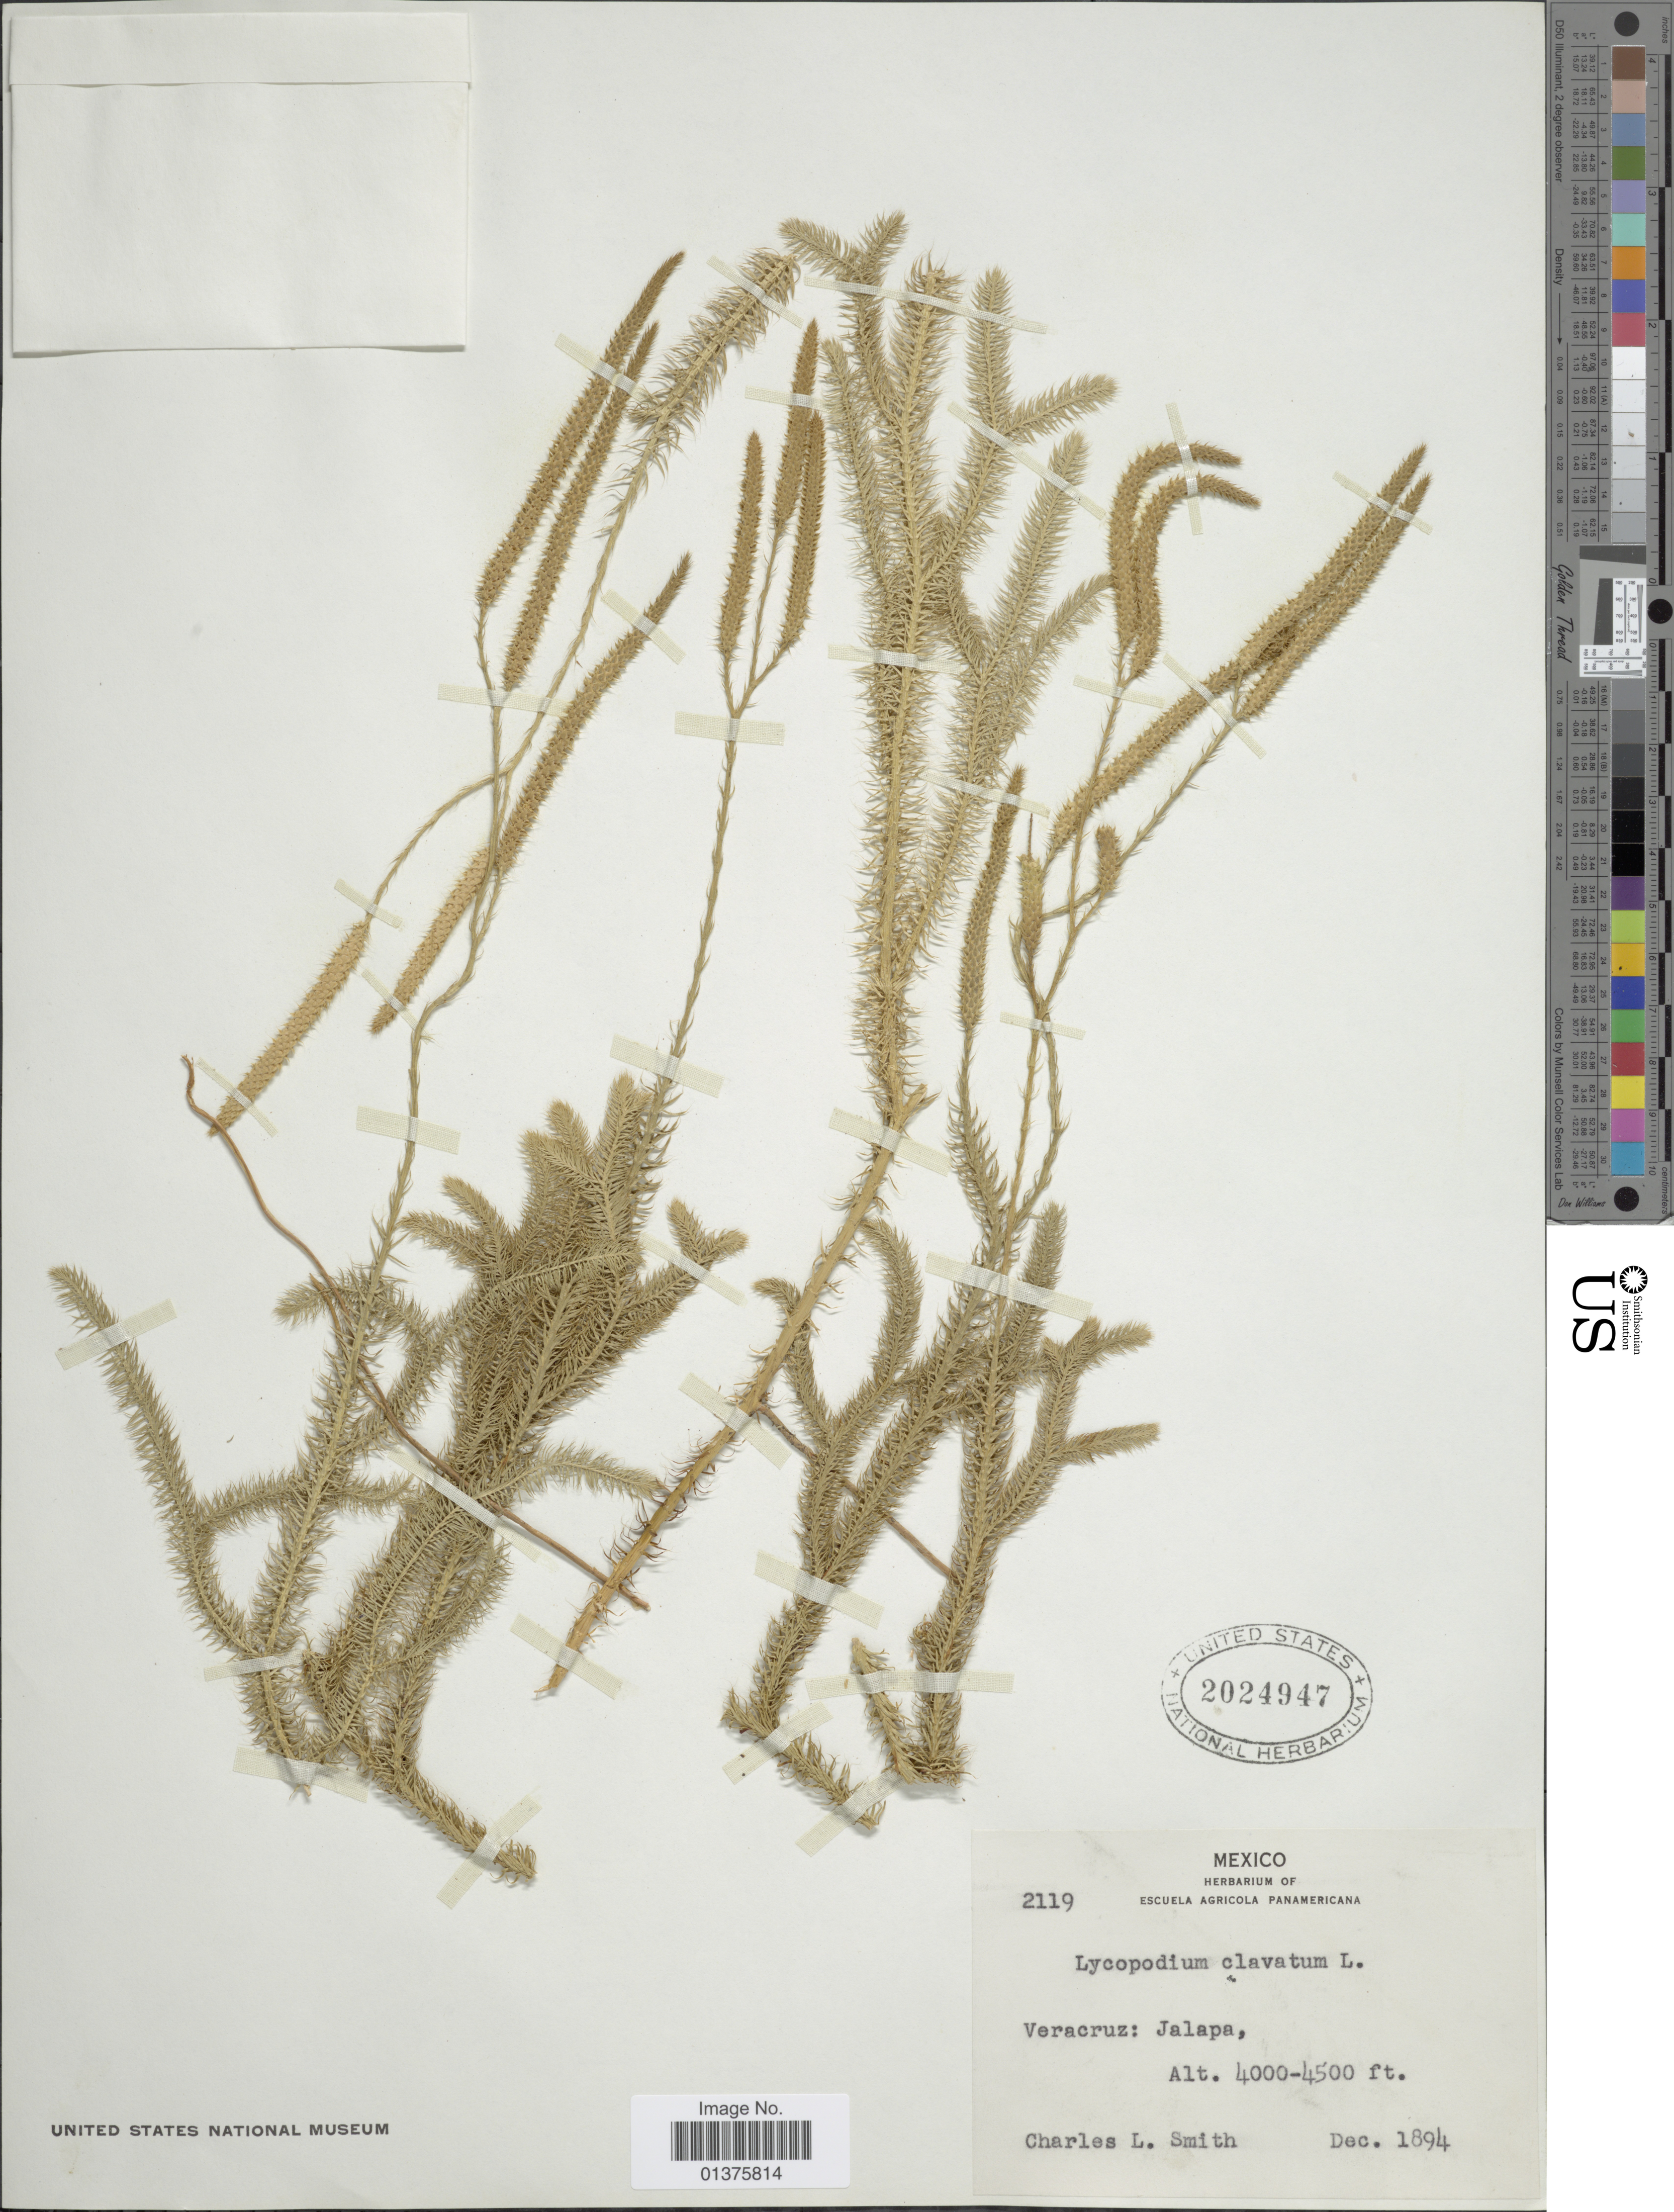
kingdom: Plantae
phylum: Tracheophyta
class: Lycopodiopsida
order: Lycopodiales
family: Lycopodiaceae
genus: Lycopodium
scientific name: Lycopodium clavatum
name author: L.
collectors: C. L. Smith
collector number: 2119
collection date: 1894-12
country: Mexico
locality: Veracruz: Jalapa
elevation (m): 1219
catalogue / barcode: US 2024947